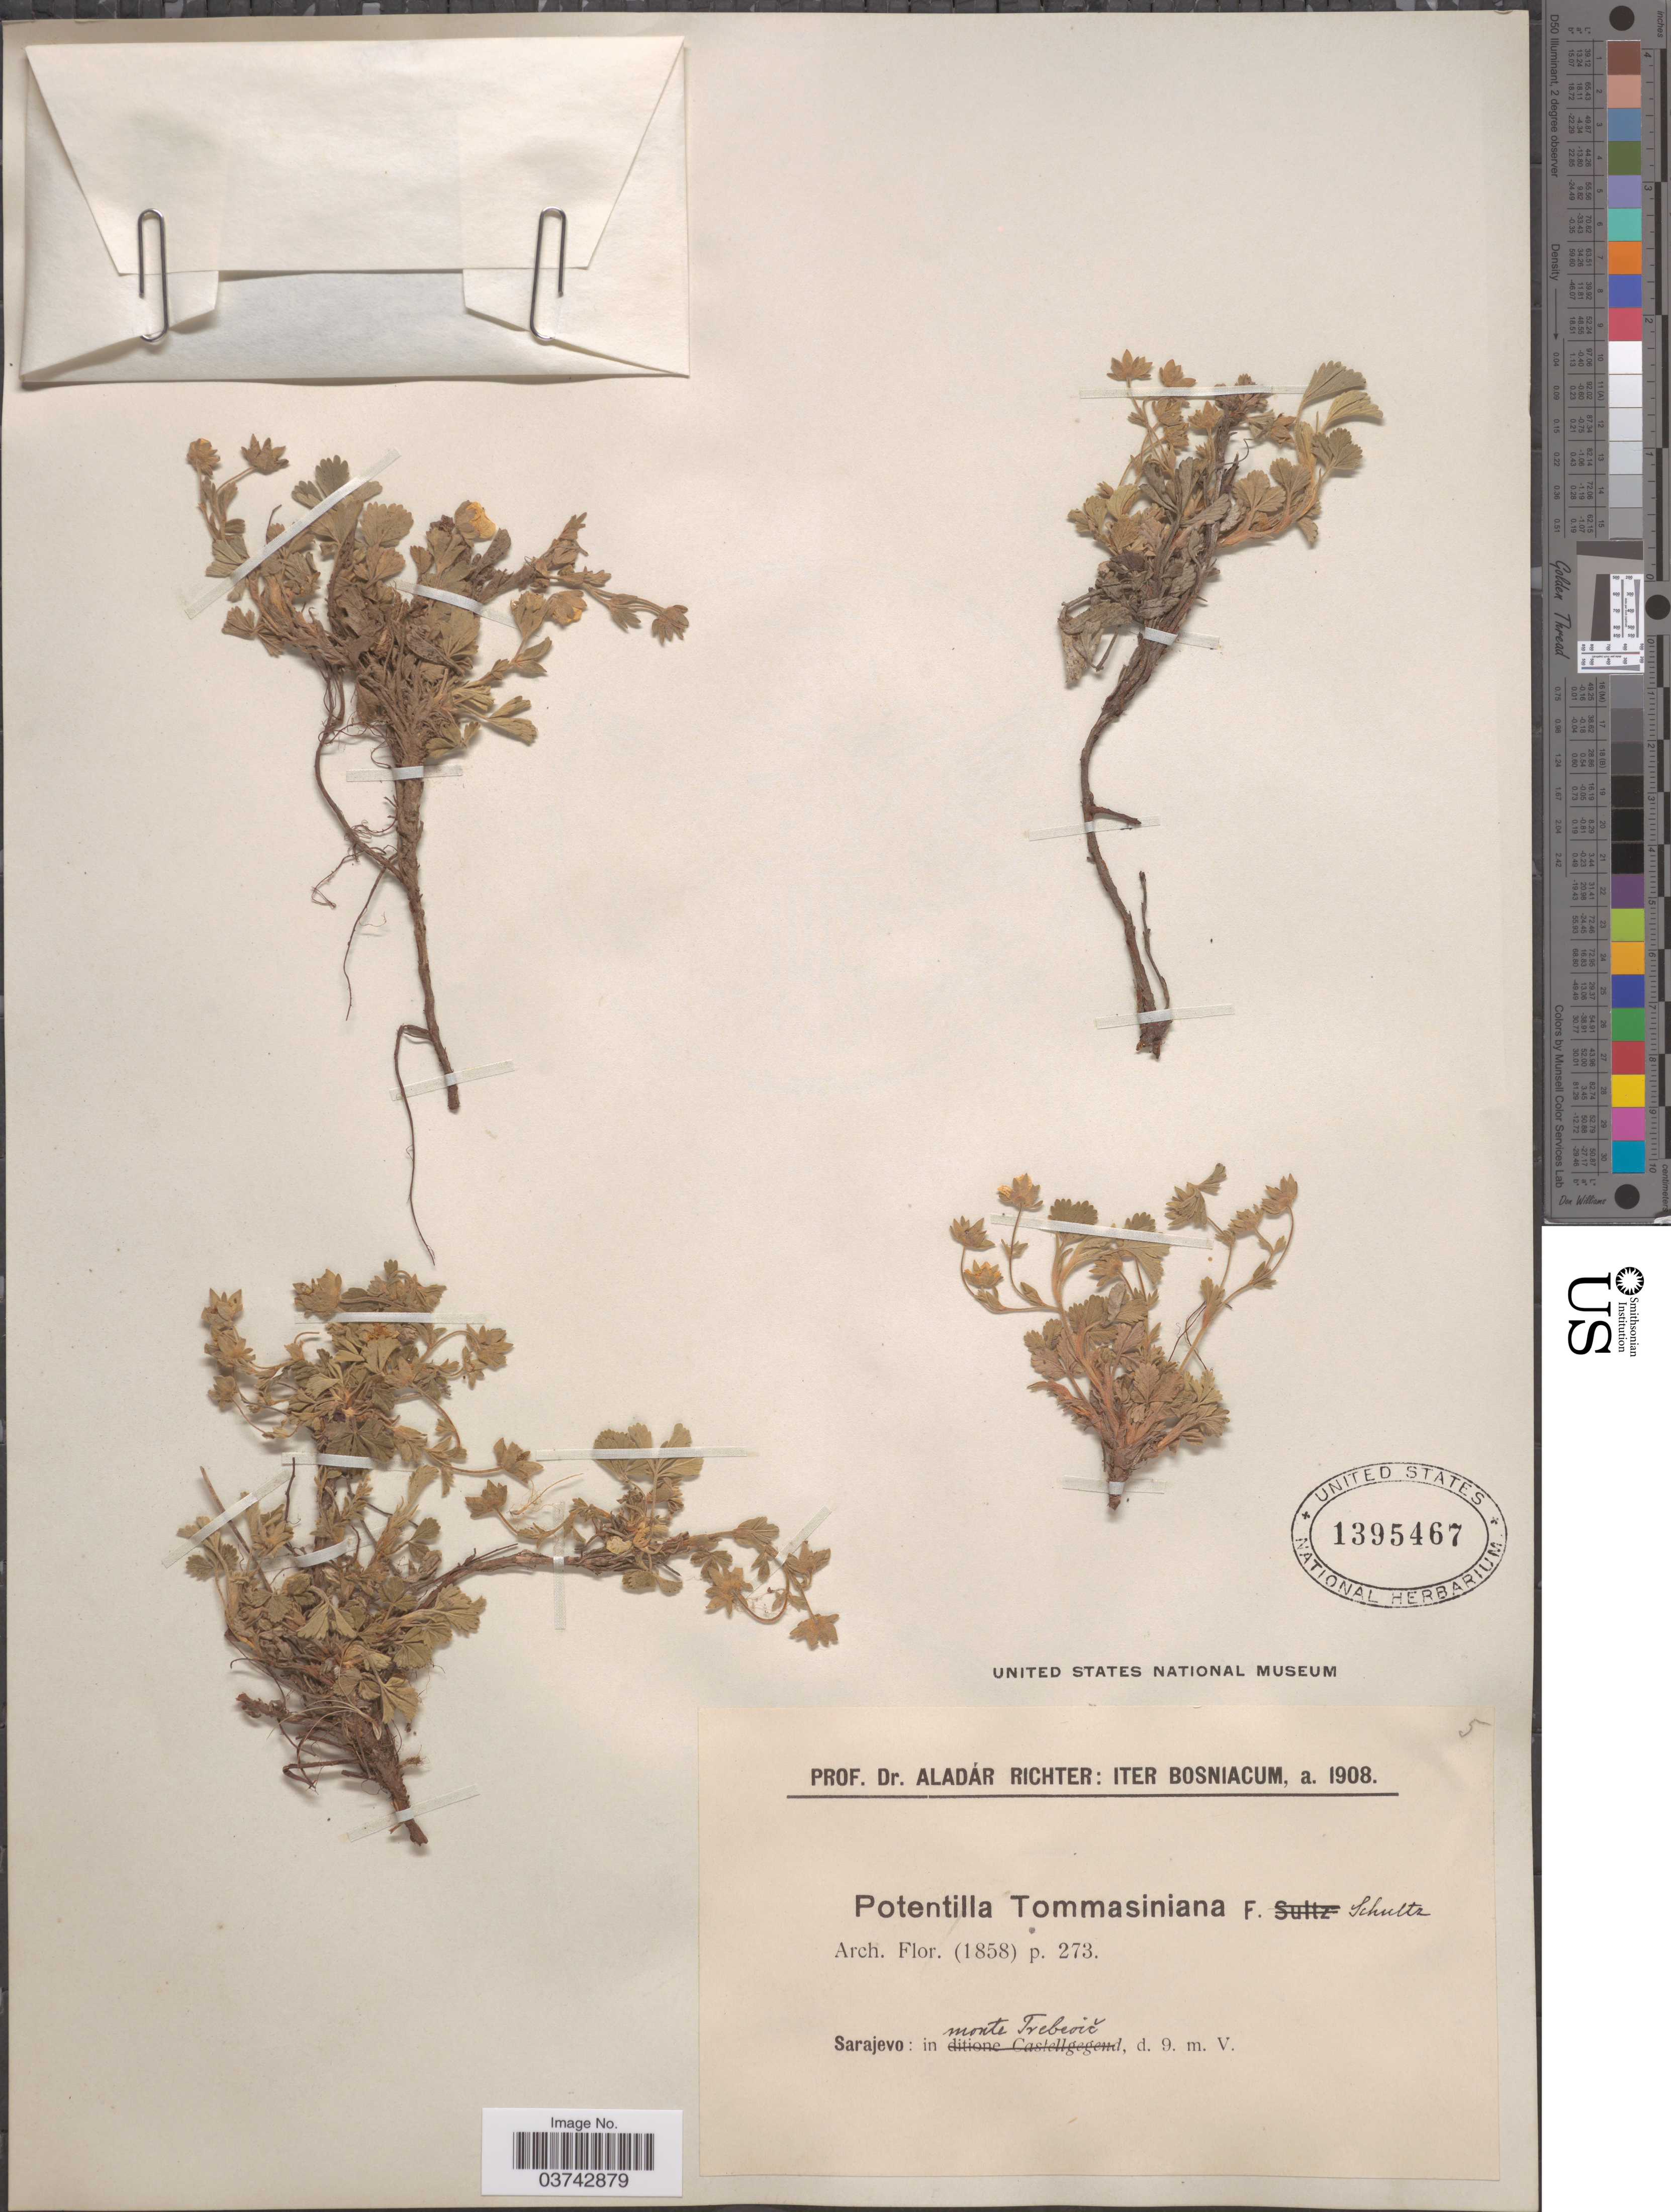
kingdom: Plantae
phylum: Tracheophyta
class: Magnoliopsida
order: Rosales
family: Rosaceae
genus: Potentilla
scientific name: Potentilla tomasiniana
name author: F.W. Schultz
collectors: A. Richter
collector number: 5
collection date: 1908-05-09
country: Bosnia and Herzegovina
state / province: Federation of B&H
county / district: Sarajevo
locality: Iter Bosniacum. Sarajevo: in monte Trebeoič [interpreted].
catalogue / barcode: US 1395467